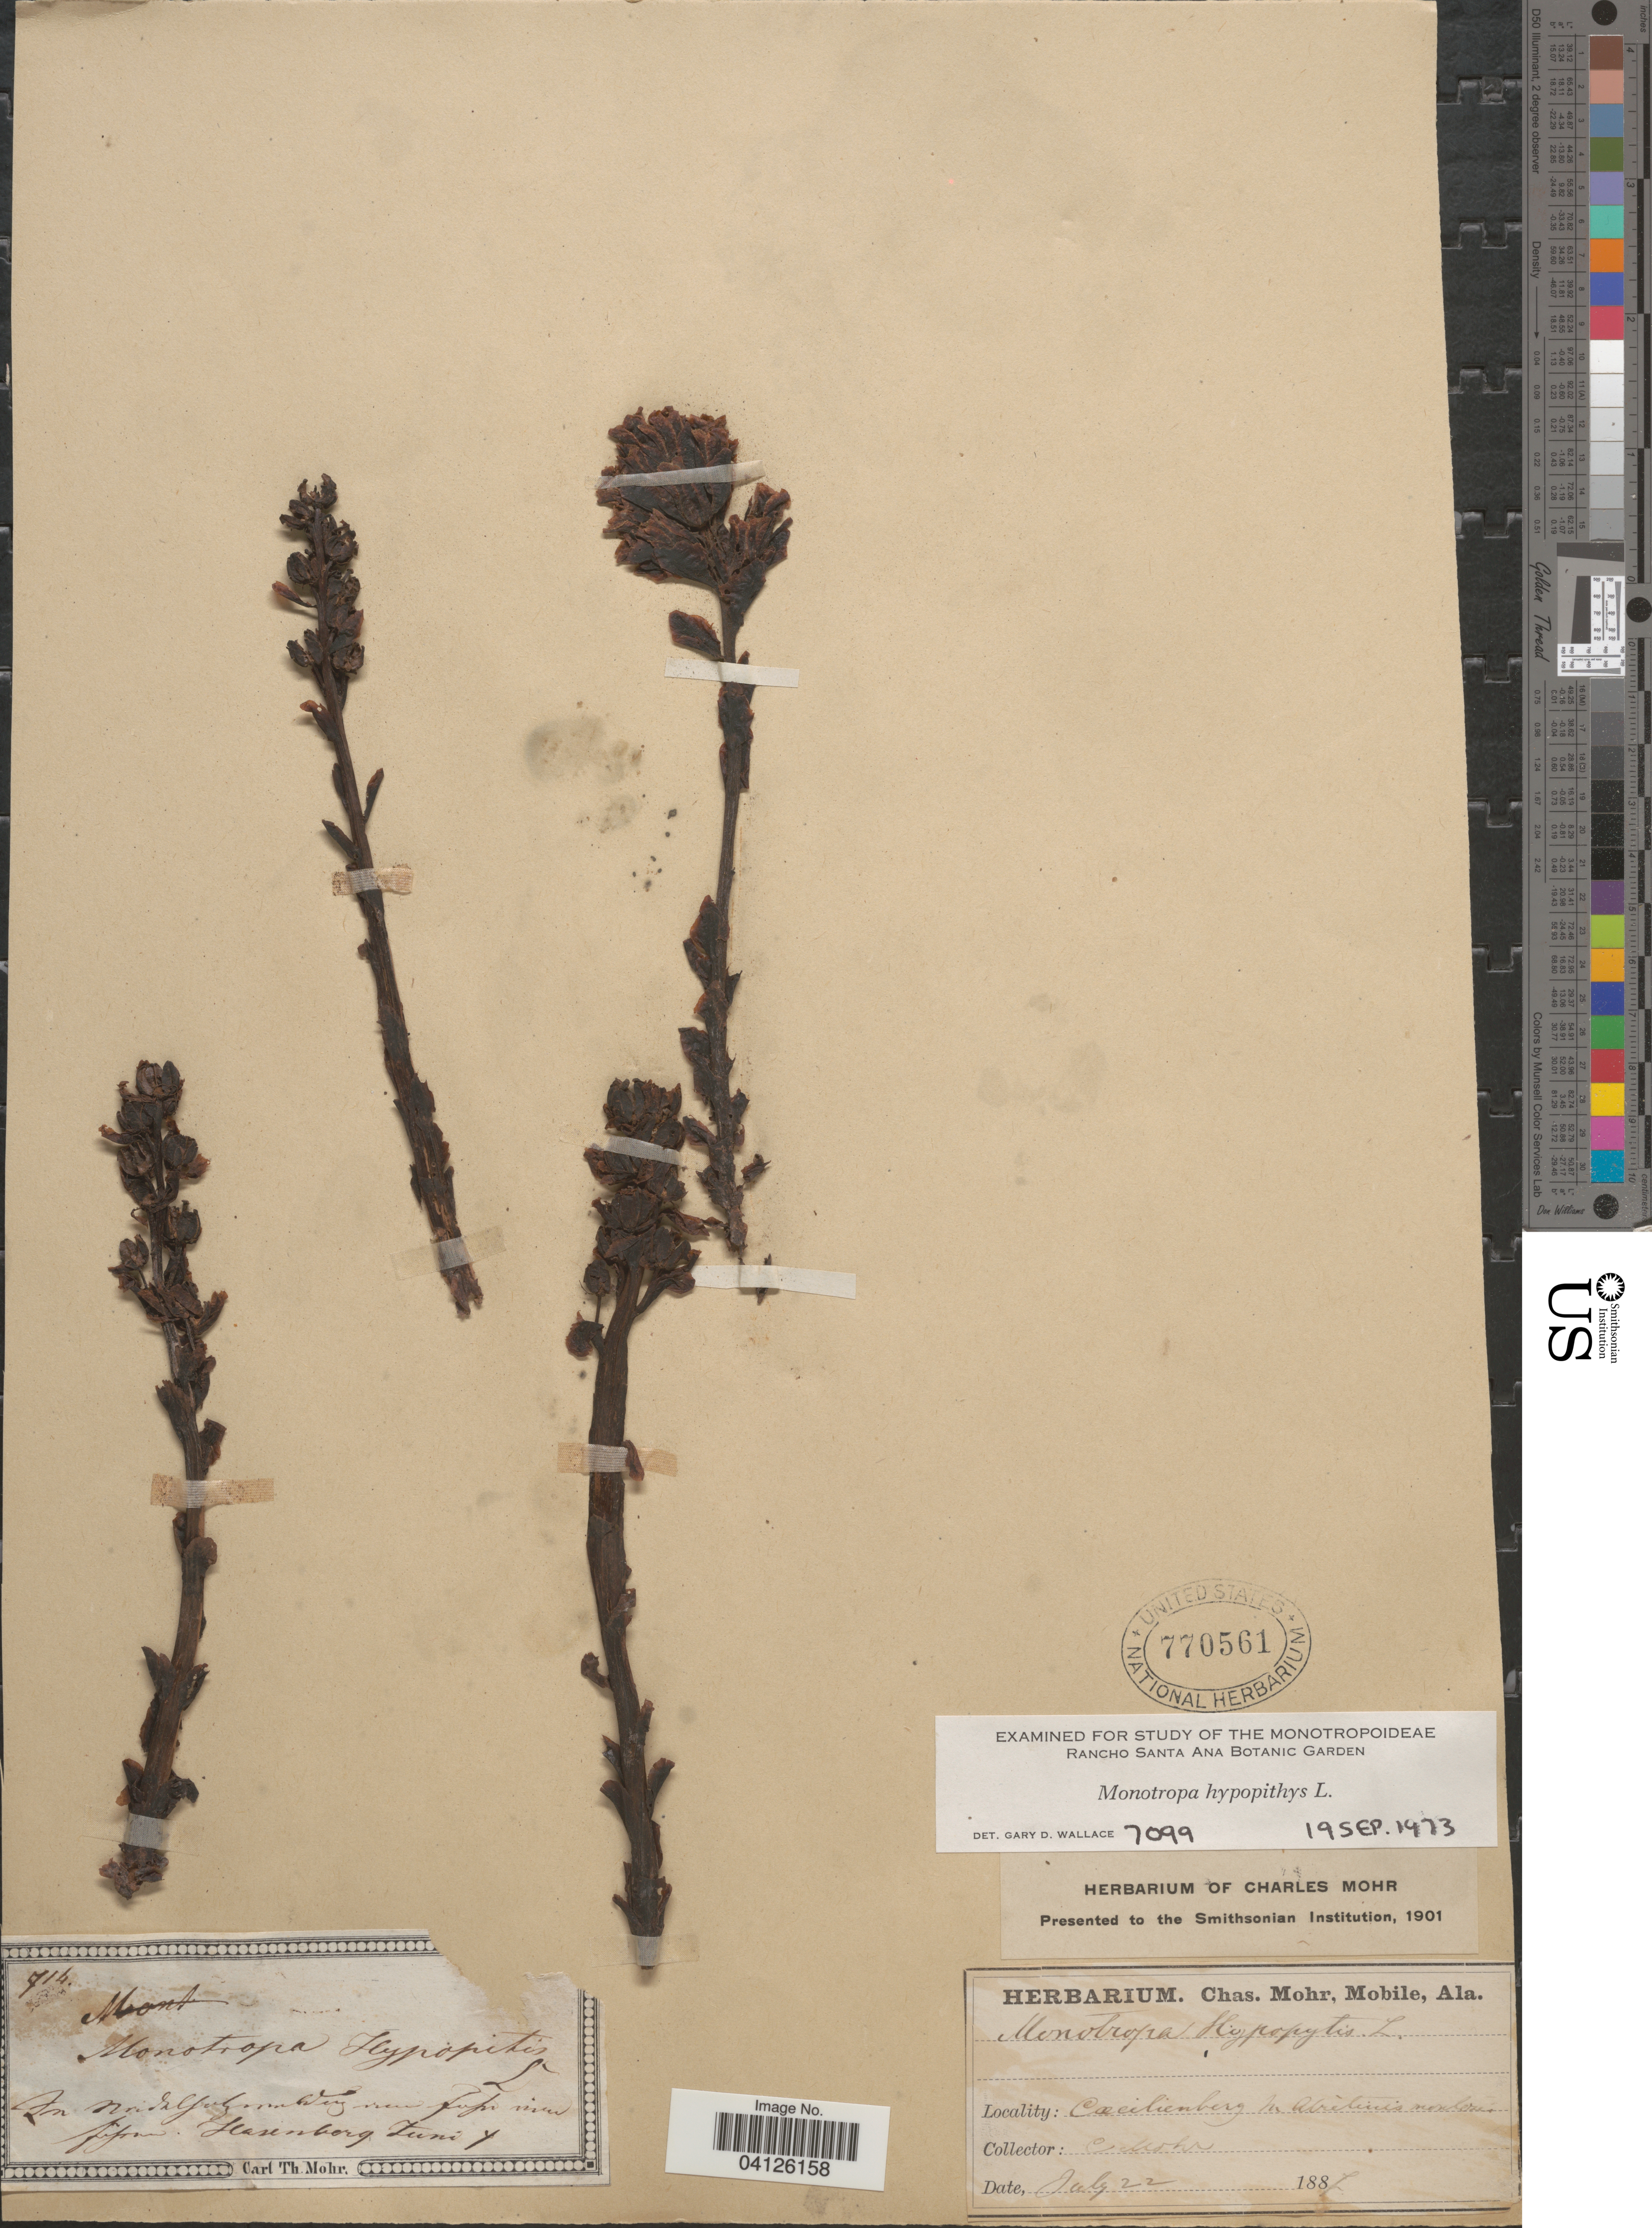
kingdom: Plantae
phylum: Tracheophyta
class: Magnoliopsida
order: Ericales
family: Ericaceae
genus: Monotropa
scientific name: Monotropa hypopitys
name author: L.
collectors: Mohr, C. T. (herbarium)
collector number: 714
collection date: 1887-07-22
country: Germany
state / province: Baden-Württemberg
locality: Hasenberg.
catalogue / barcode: US 770561